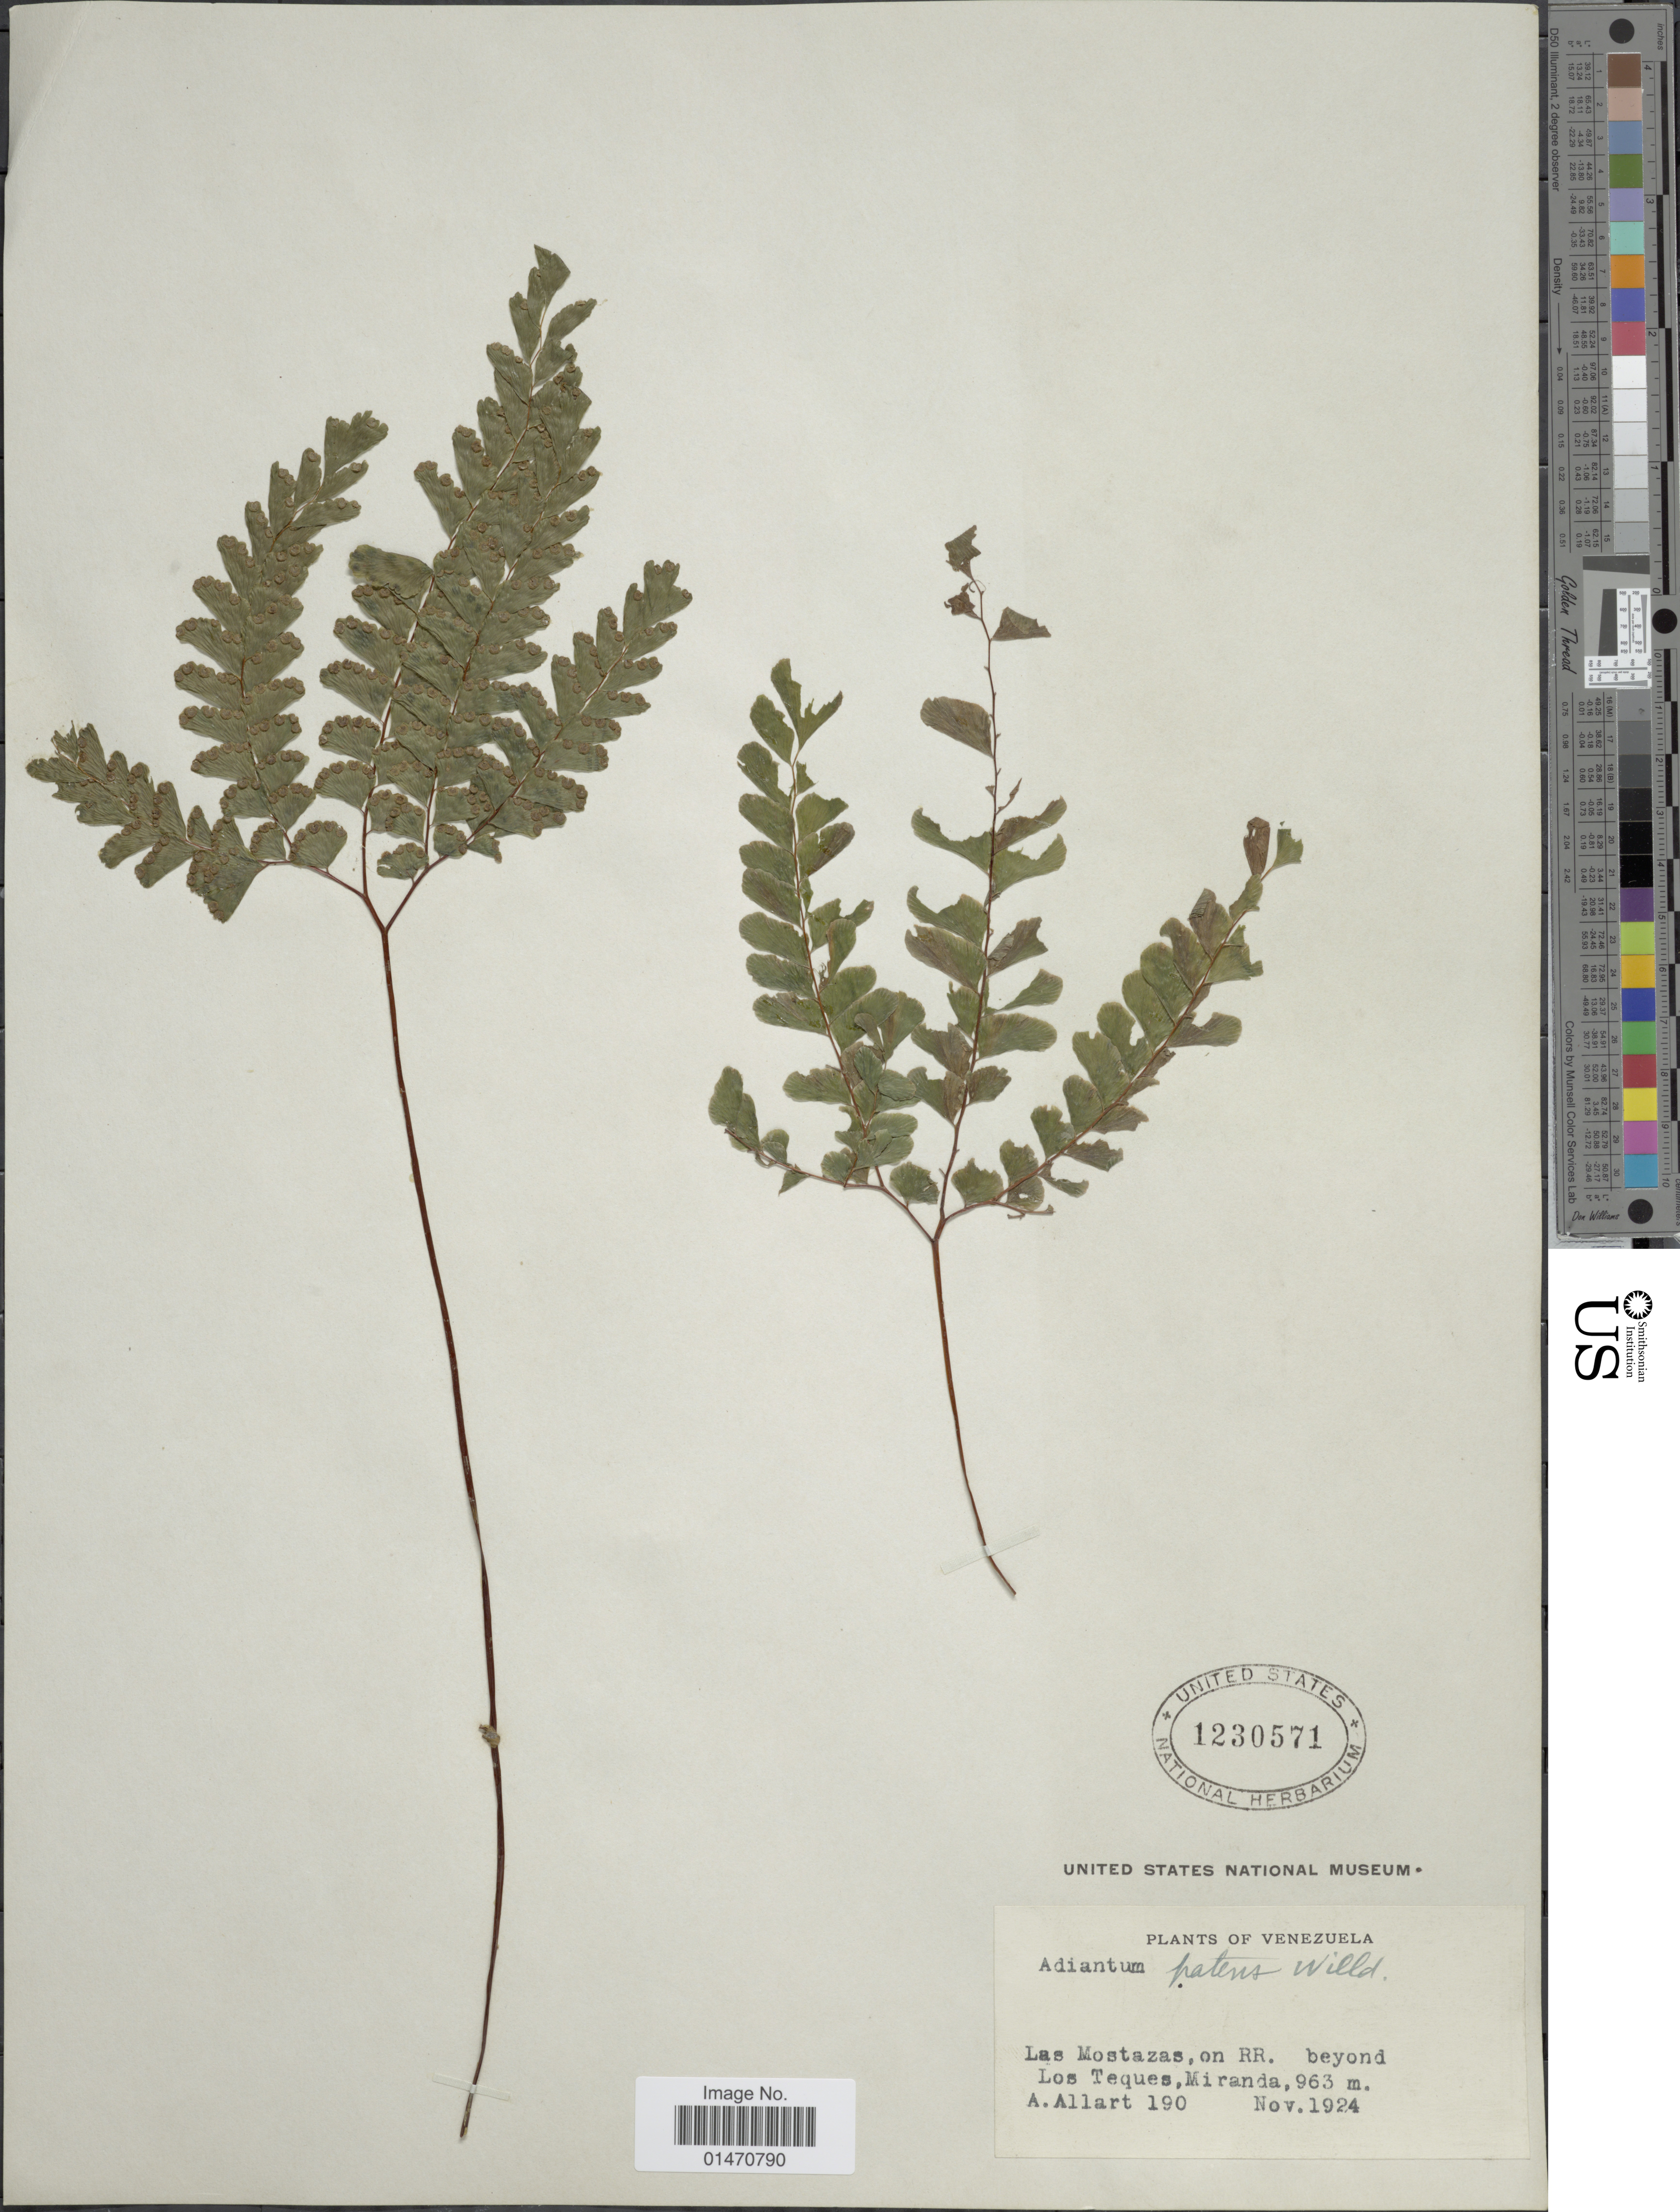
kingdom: Plantae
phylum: Tracheophyta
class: Polypodiopsida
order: Polypodiales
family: Pteridaceae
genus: Adiantum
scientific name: Adiantum patens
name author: Willd.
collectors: A. Allart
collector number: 190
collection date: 1924-11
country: Venezuela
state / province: Miranda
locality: Las Mosatazas, on RR, beyond Los Teques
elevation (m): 963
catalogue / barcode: US 1230571